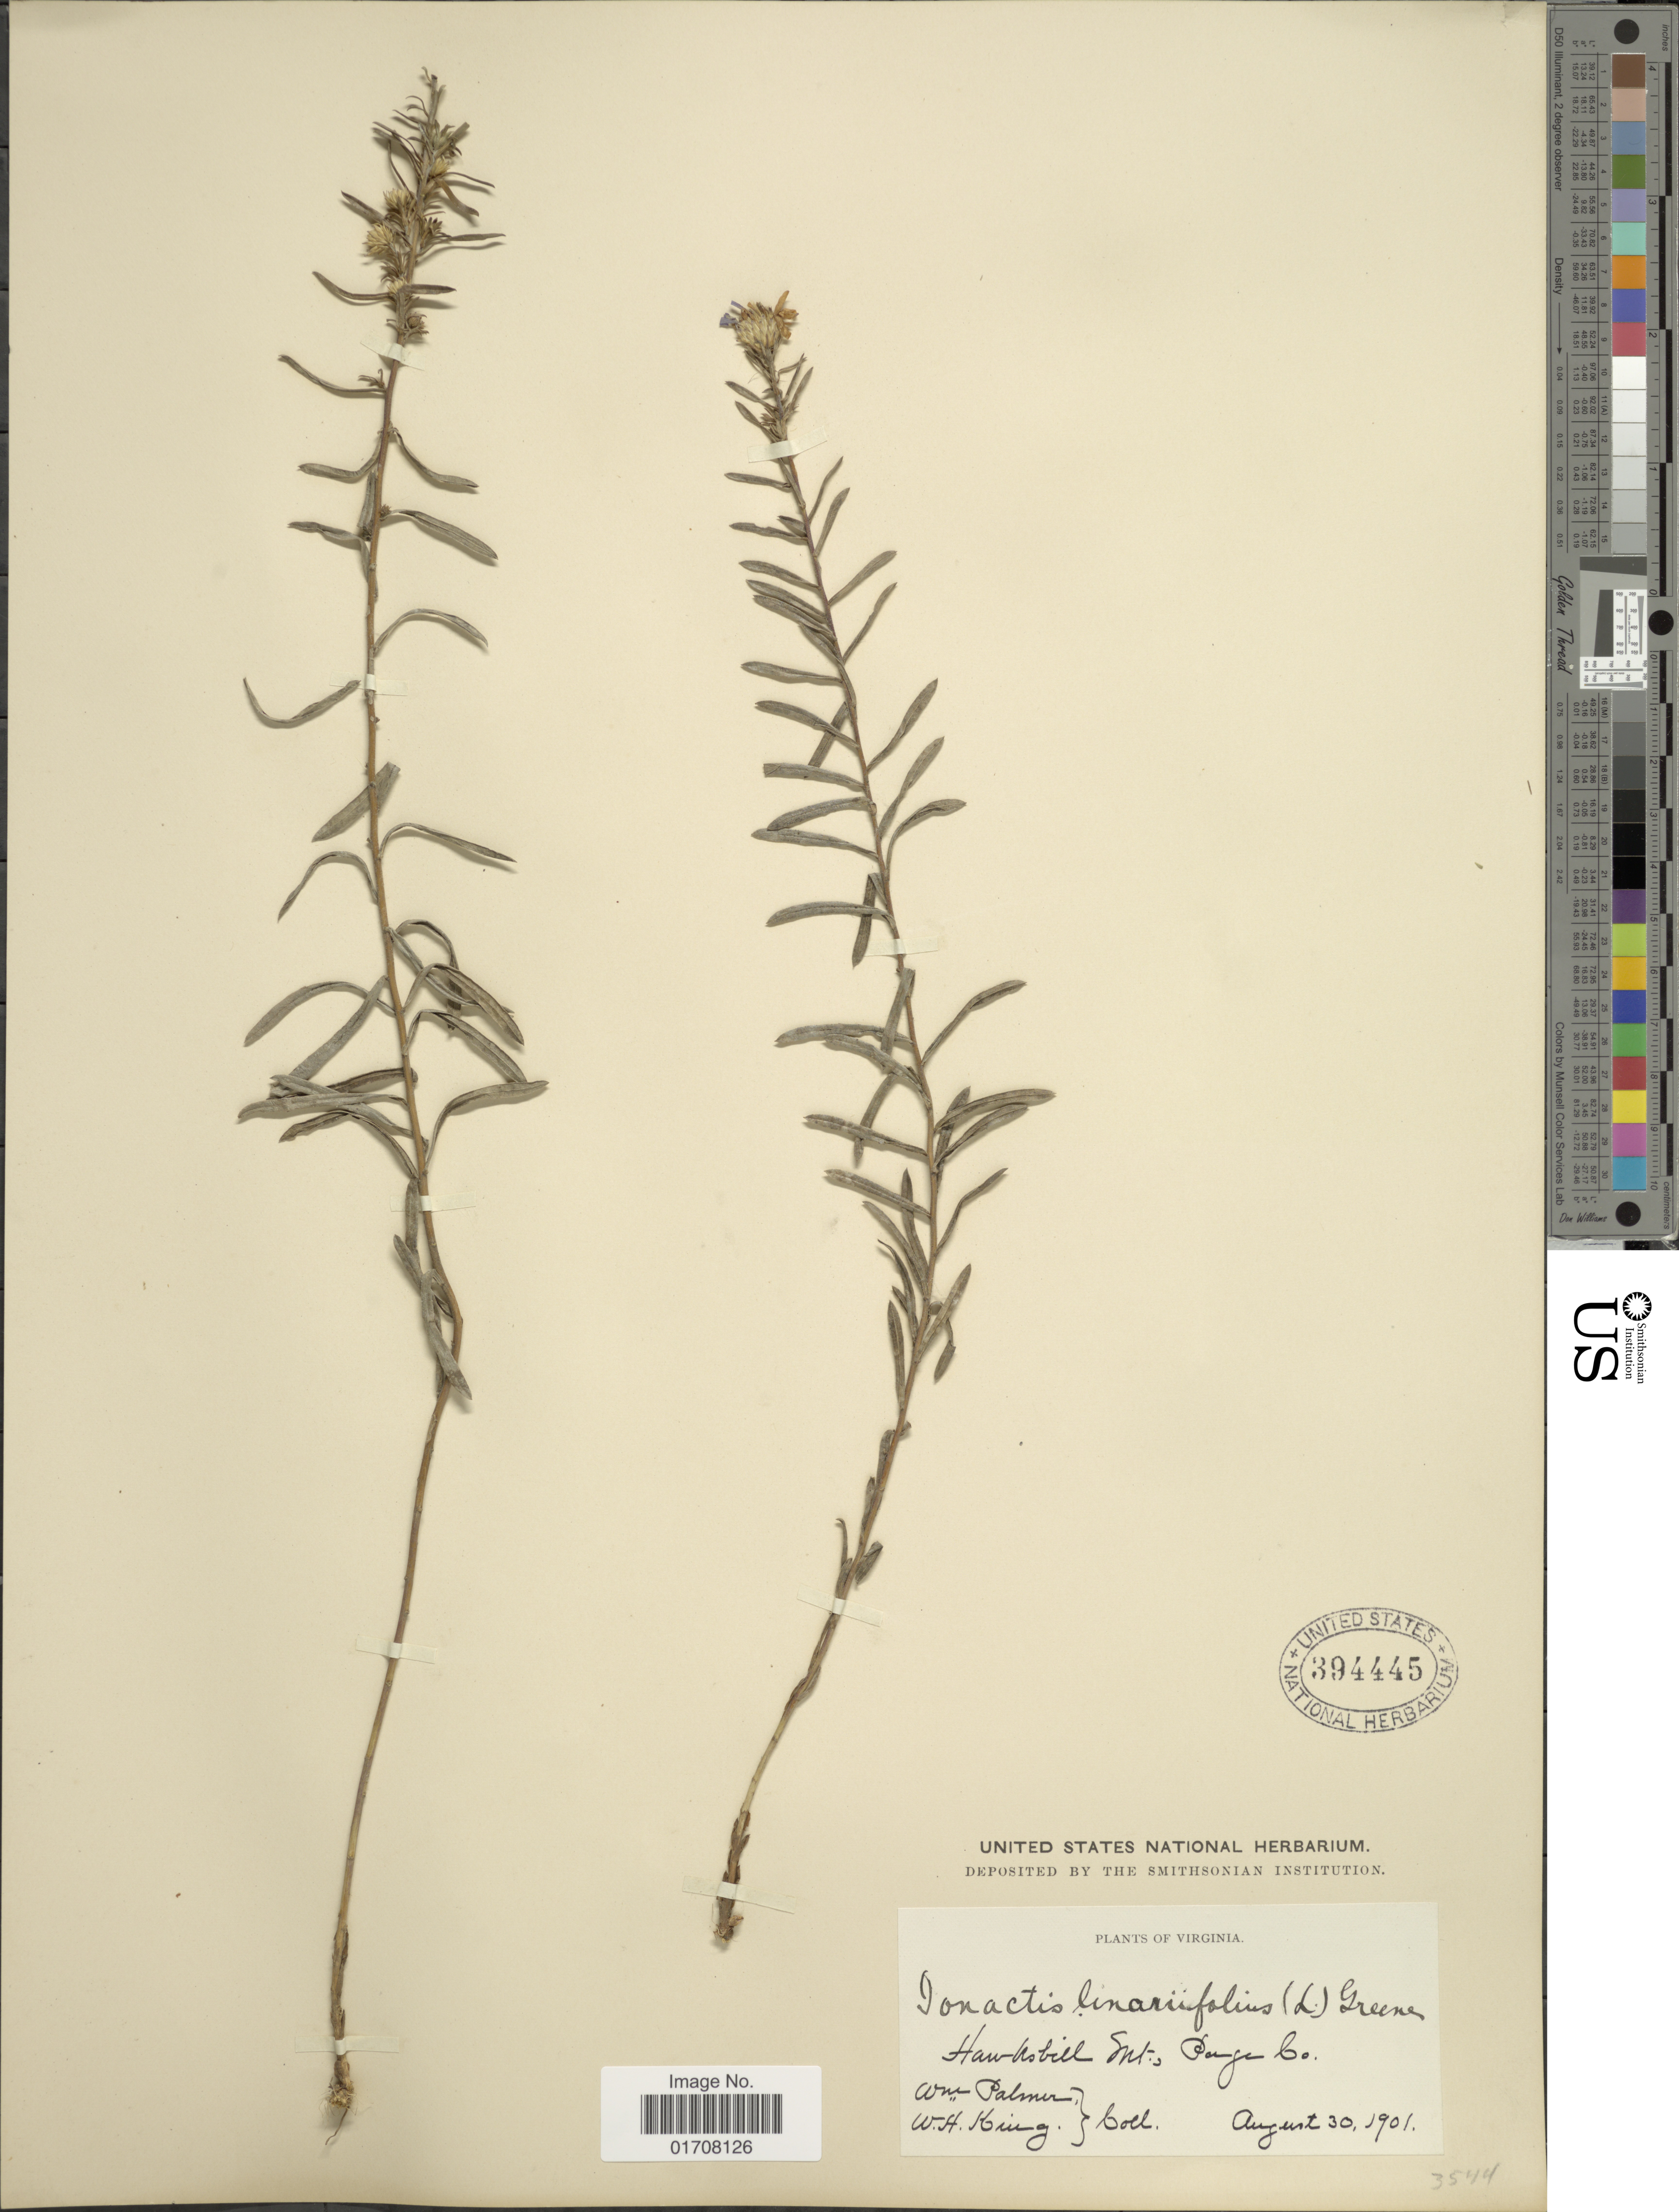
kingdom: Plantae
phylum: Tracheophyta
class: Magnoliopsida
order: Asterales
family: Asteraceae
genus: Ionactis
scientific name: Ionactis linariifolia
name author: (L.) Greene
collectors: W. Palmer & W. H. King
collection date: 1901-08-30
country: United States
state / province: Virginia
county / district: Page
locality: Hawksbill Mt., Page Co.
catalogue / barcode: US 394445